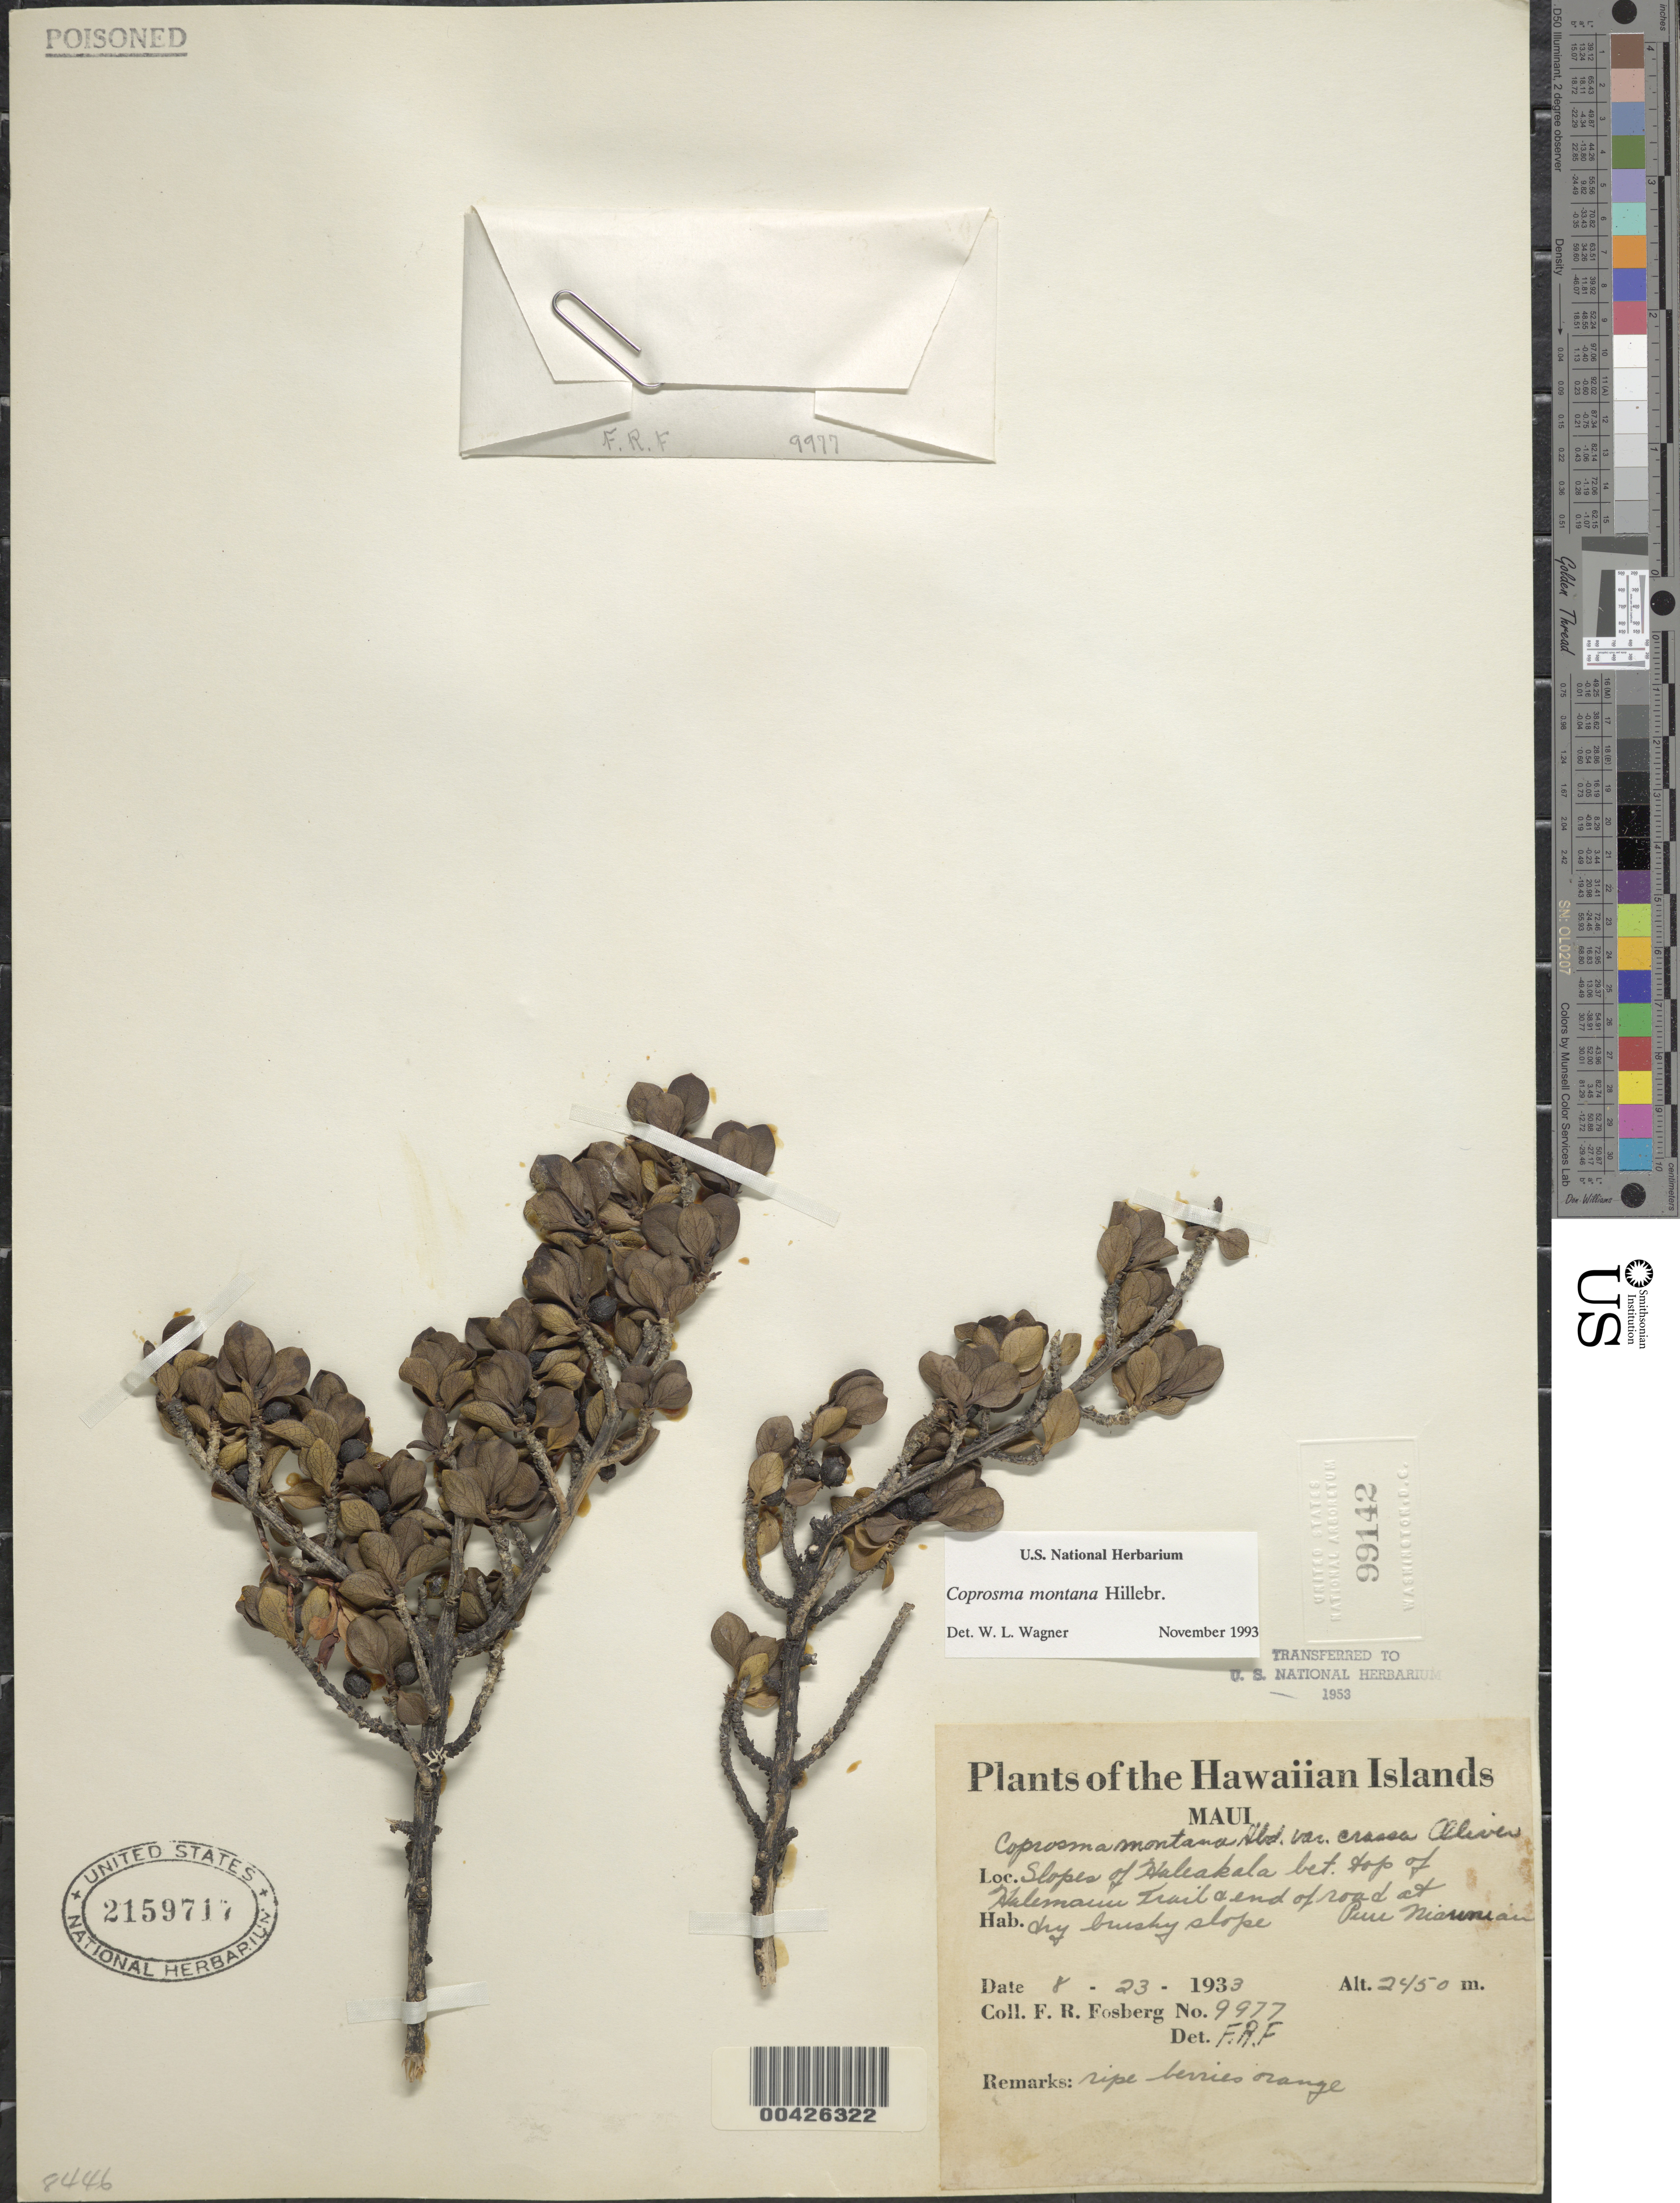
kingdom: Plantae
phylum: Tracheophyta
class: Magnoliopsida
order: Gentianales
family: Rubiaceae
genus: Coprosma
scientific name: Coprosma montana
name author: Hillebr.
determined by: Wagner, W. L., (BOT), Smithsonian Institution - National Museum of Natural History (UNITED STATES)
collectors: F. R. Fosberg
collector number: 9977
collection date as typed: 23 Aug 1933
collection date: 1933-08-23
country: United States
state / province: Hawaii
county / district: Maui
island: Maui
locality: Slopes of Haleakala between top of Halemanu Trail and end of road at Puu Niauniau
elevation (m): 2450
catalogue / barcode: US 2159717